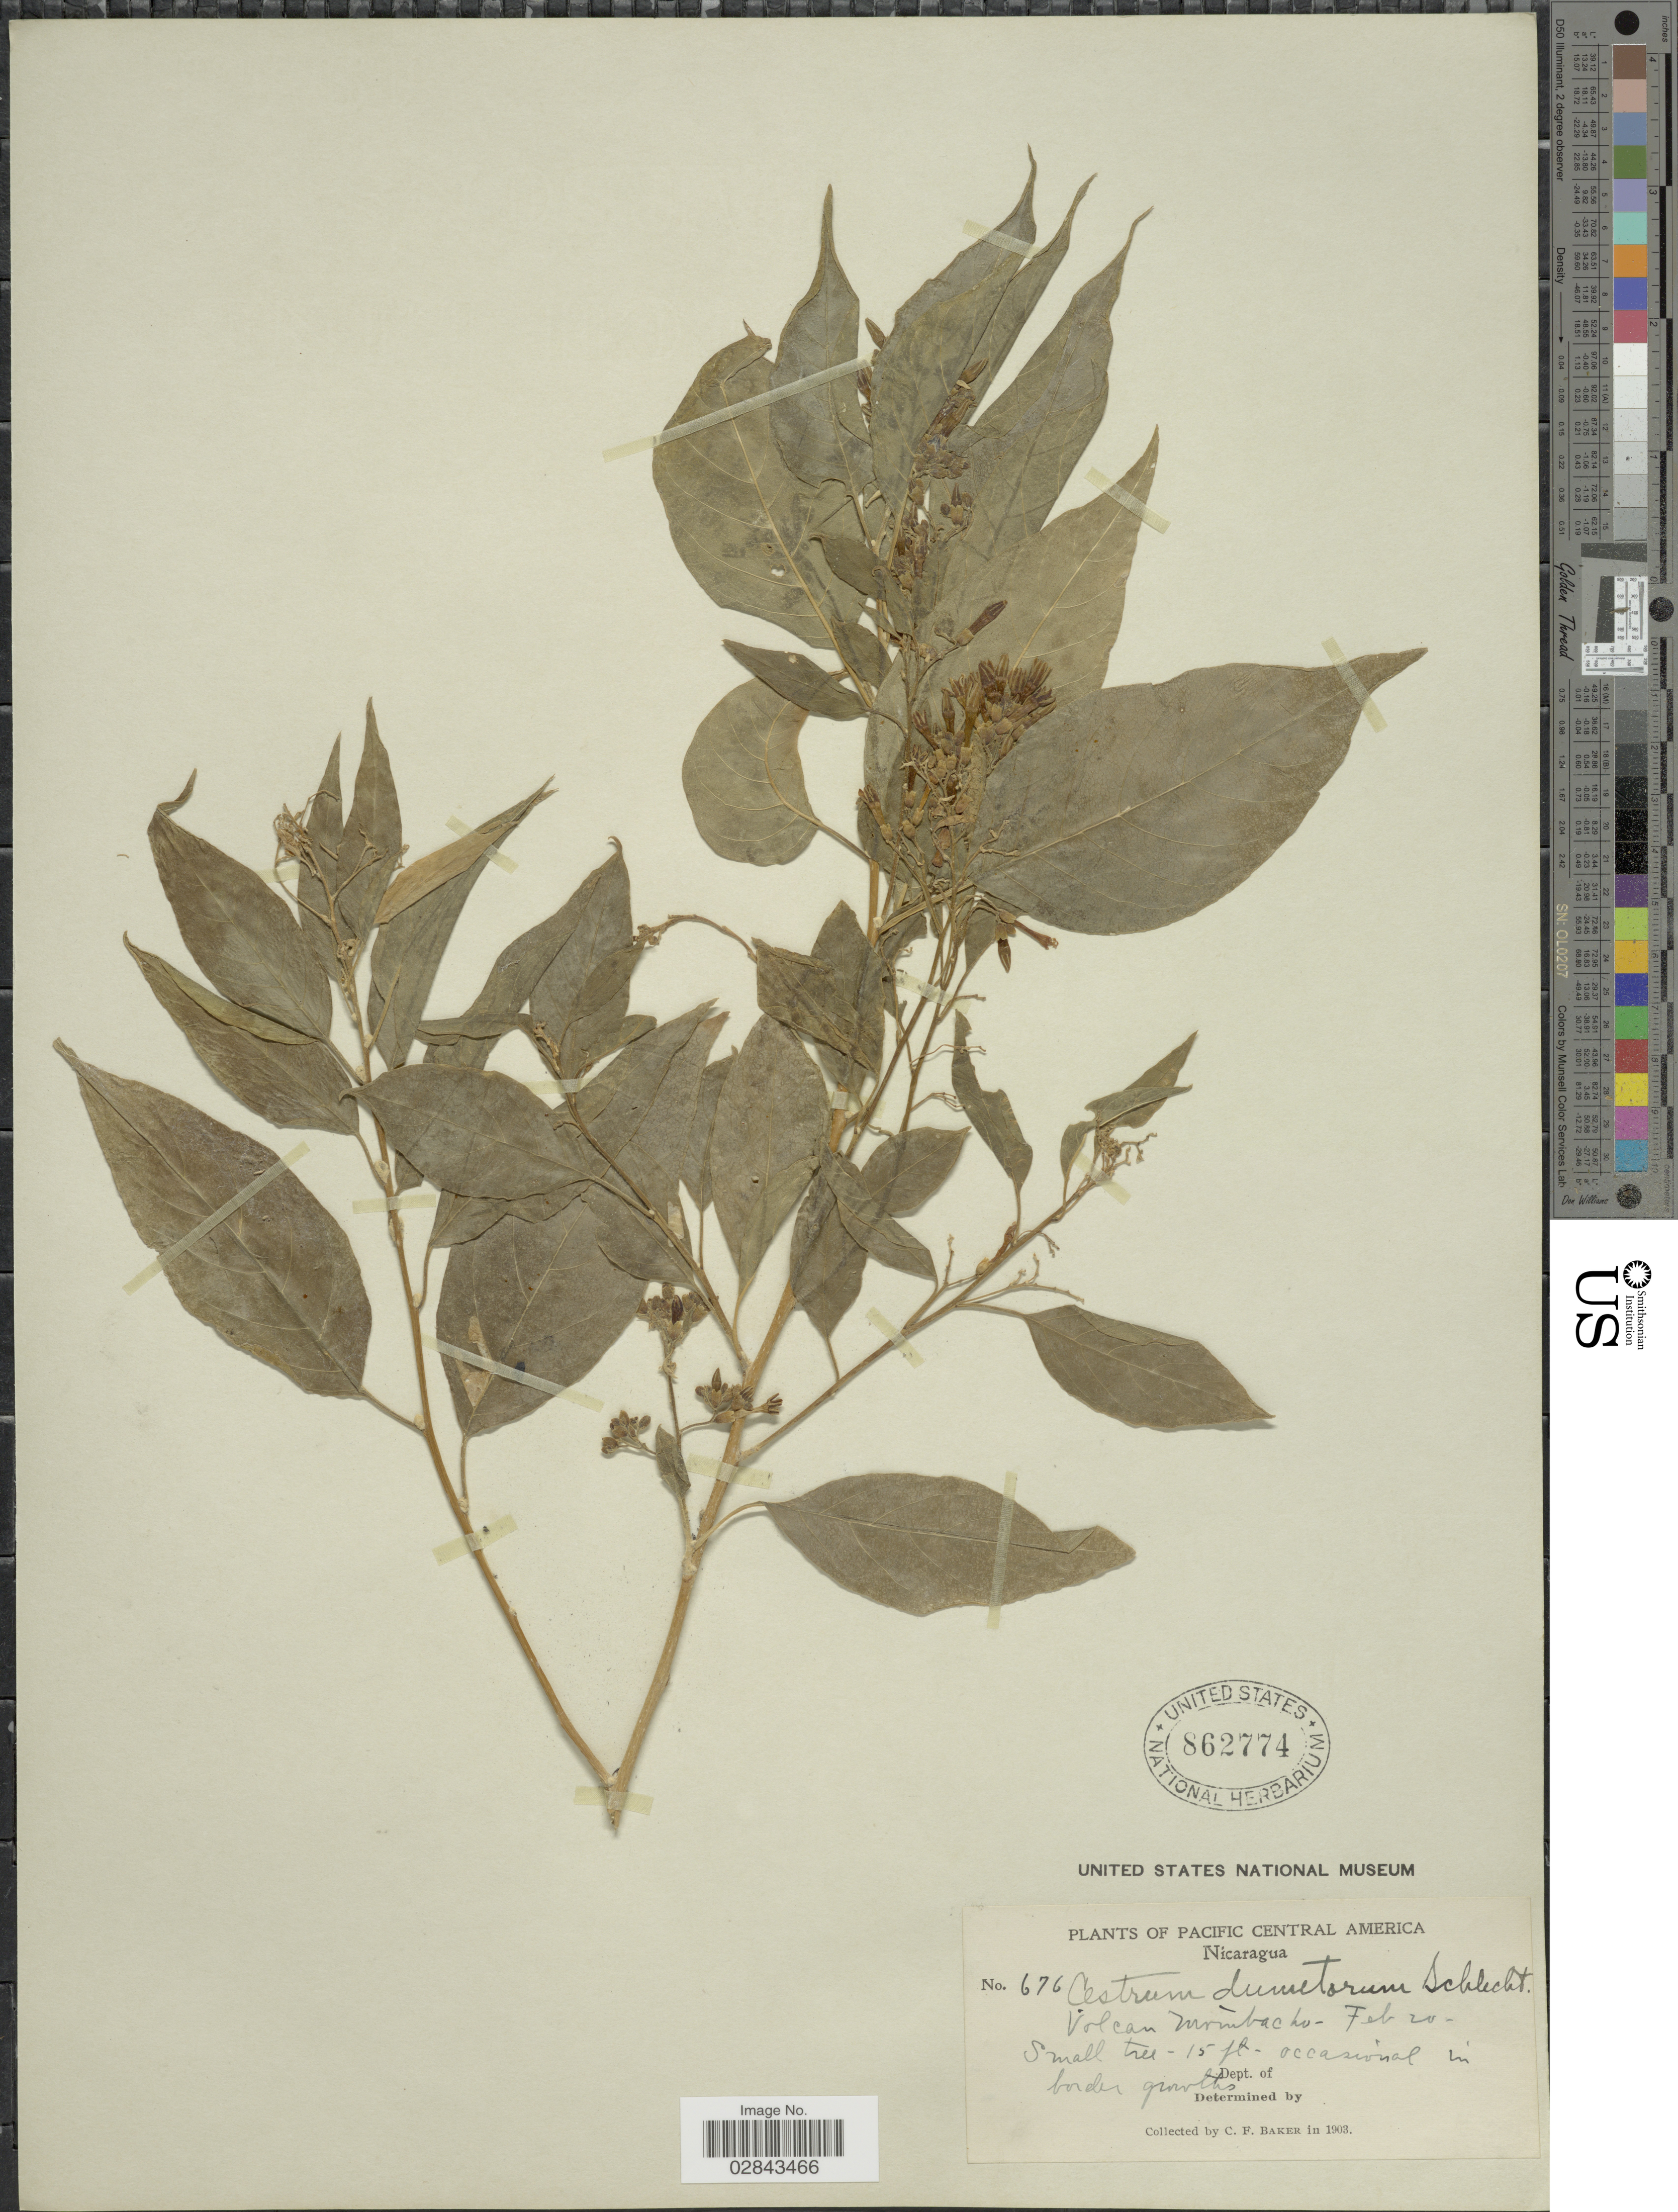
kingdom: Plantae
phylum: Tracheophyta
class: Magnoliopsida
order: Solanales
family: Solanaceae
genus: Cestrum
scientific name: Cestrum dumetorum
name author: Schltdl.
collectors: C. F. Baker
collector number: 676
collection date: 1903-02-20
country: Nicaragua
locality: Pacific Central America, Volcan Mómbacho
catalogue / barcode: US 862774